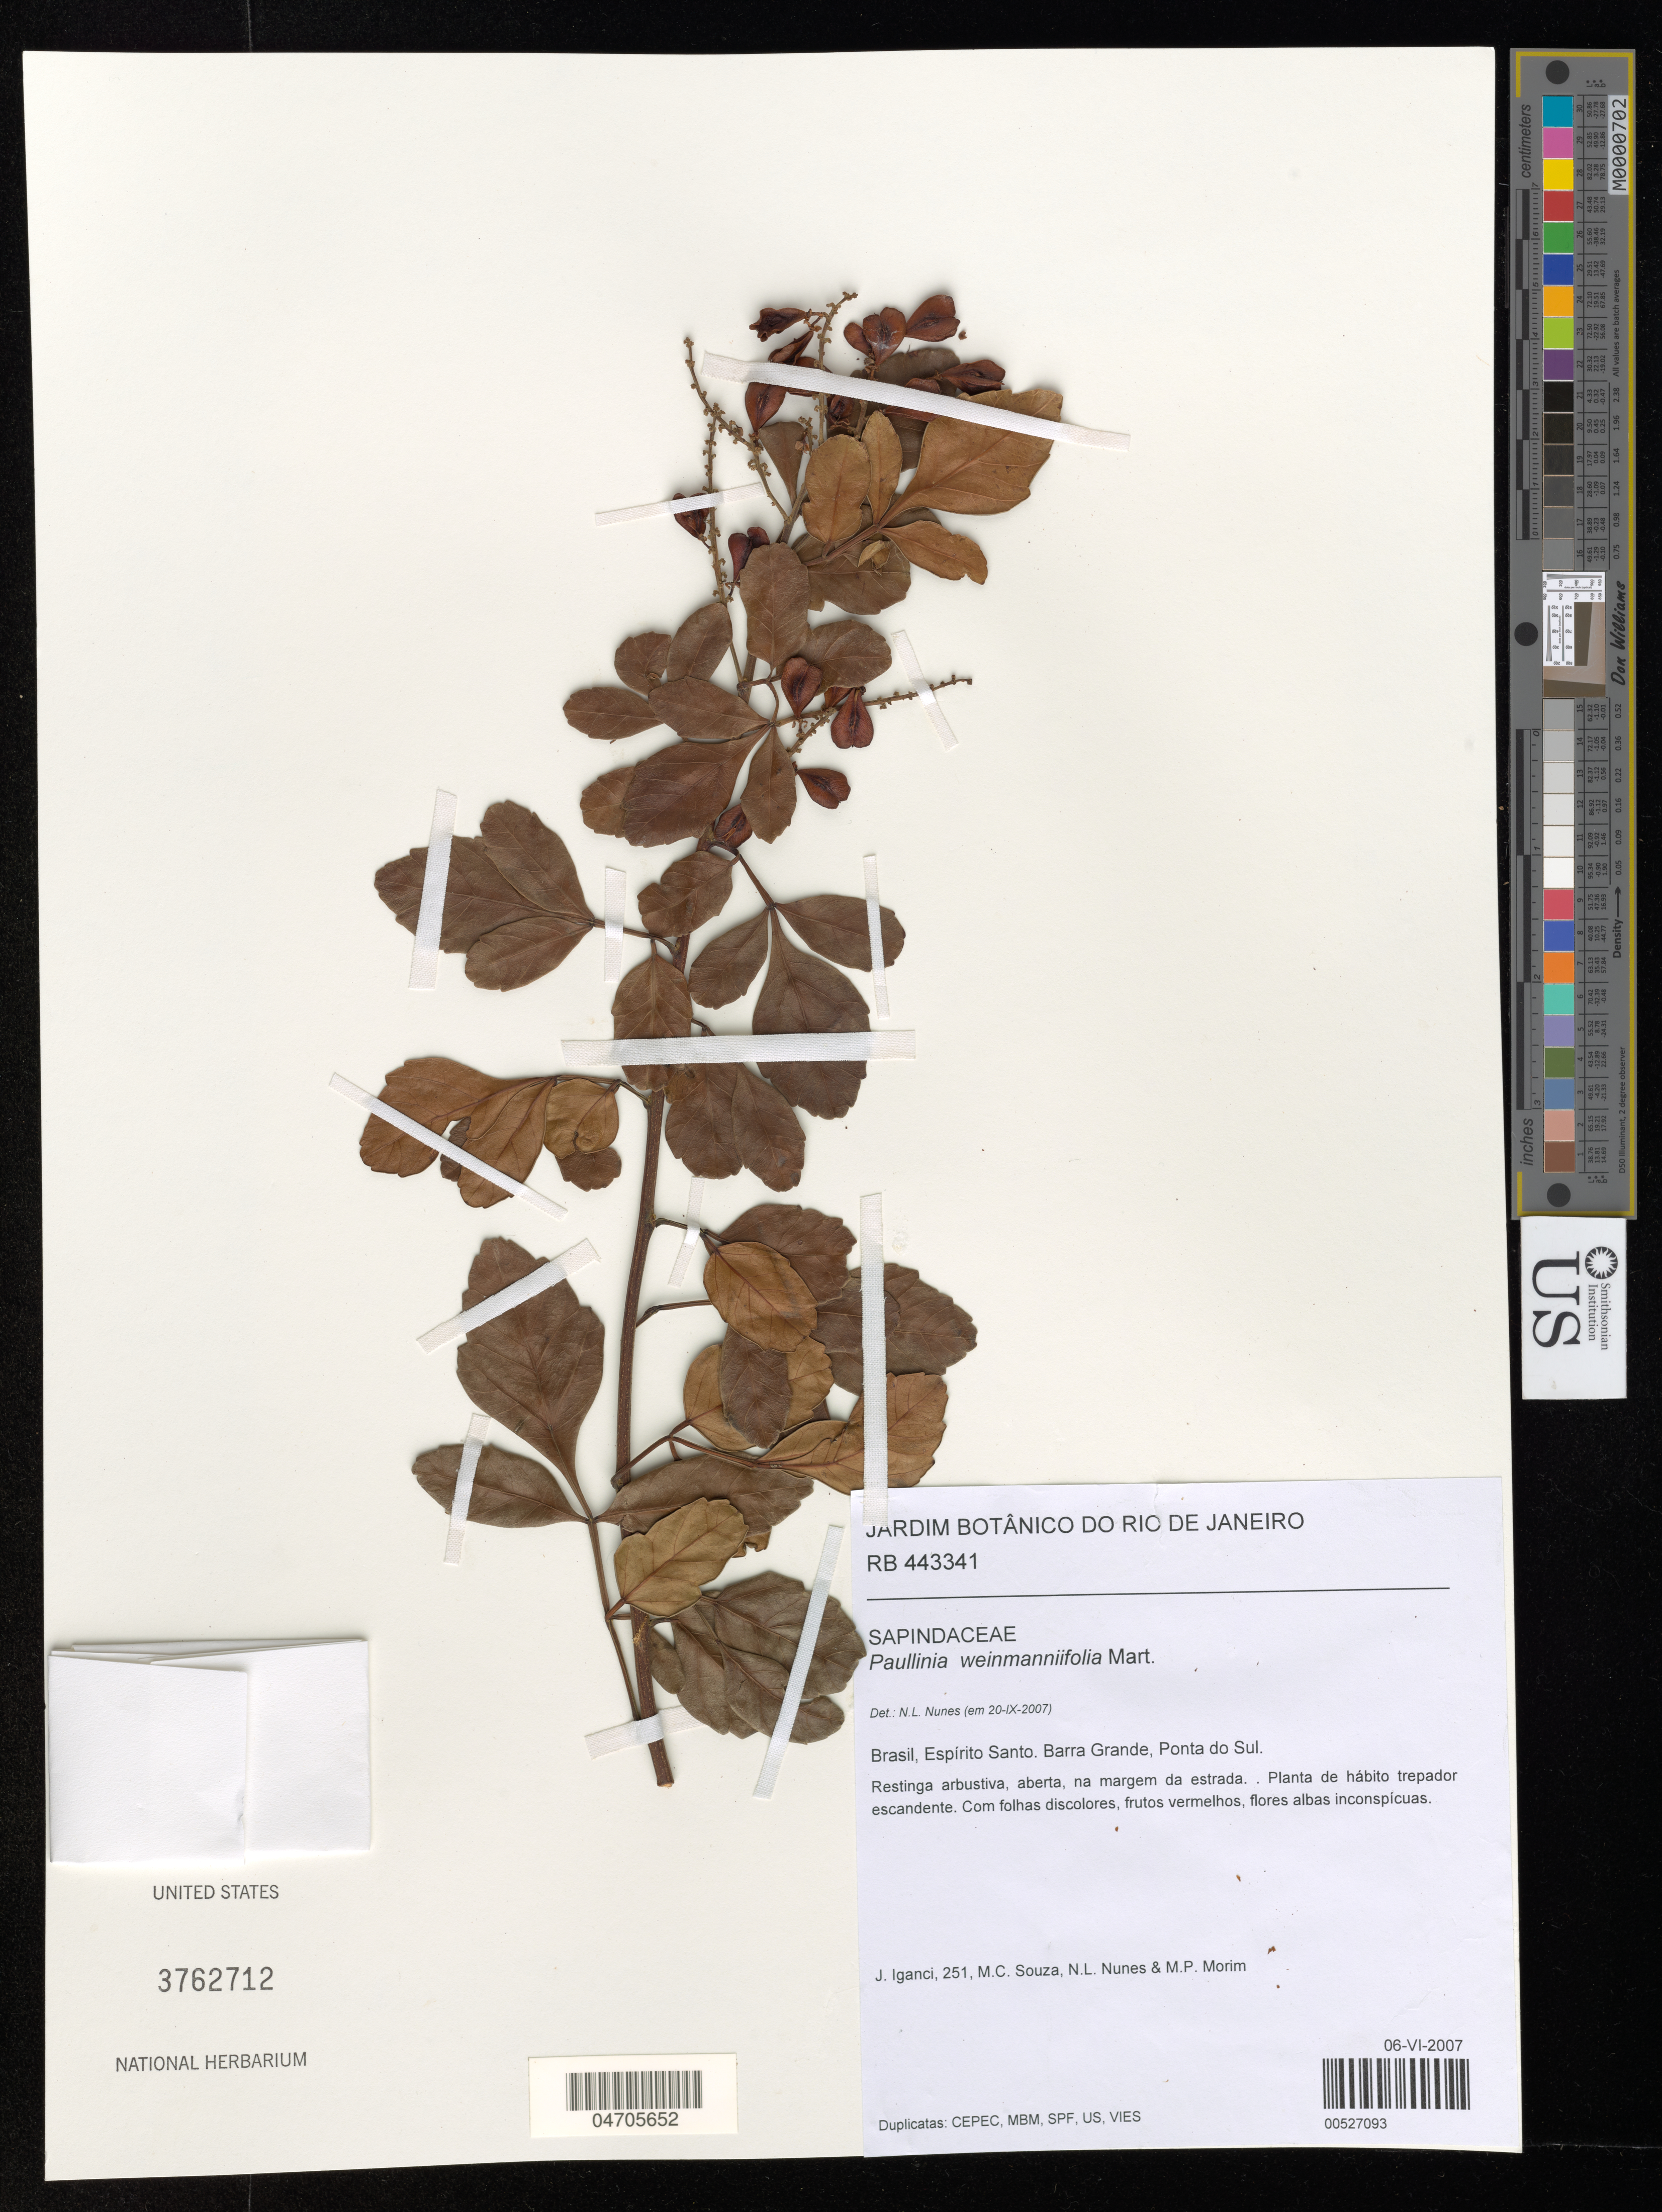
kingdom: Plantae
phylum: Tracheophyta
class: Magnoliopsida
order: Sapindales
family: Sapindaceae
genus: Paullinia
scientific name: Paullinia weinmanniifolia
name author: Mart.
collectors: J. R. V. Iganci, M. Souza, N. Nunes & M. Morim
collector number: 251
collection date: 2007-06-06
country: Brazil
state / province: Espírito Santo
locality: Barra Grande, Ponta do Sul.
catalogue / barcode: US 3762712